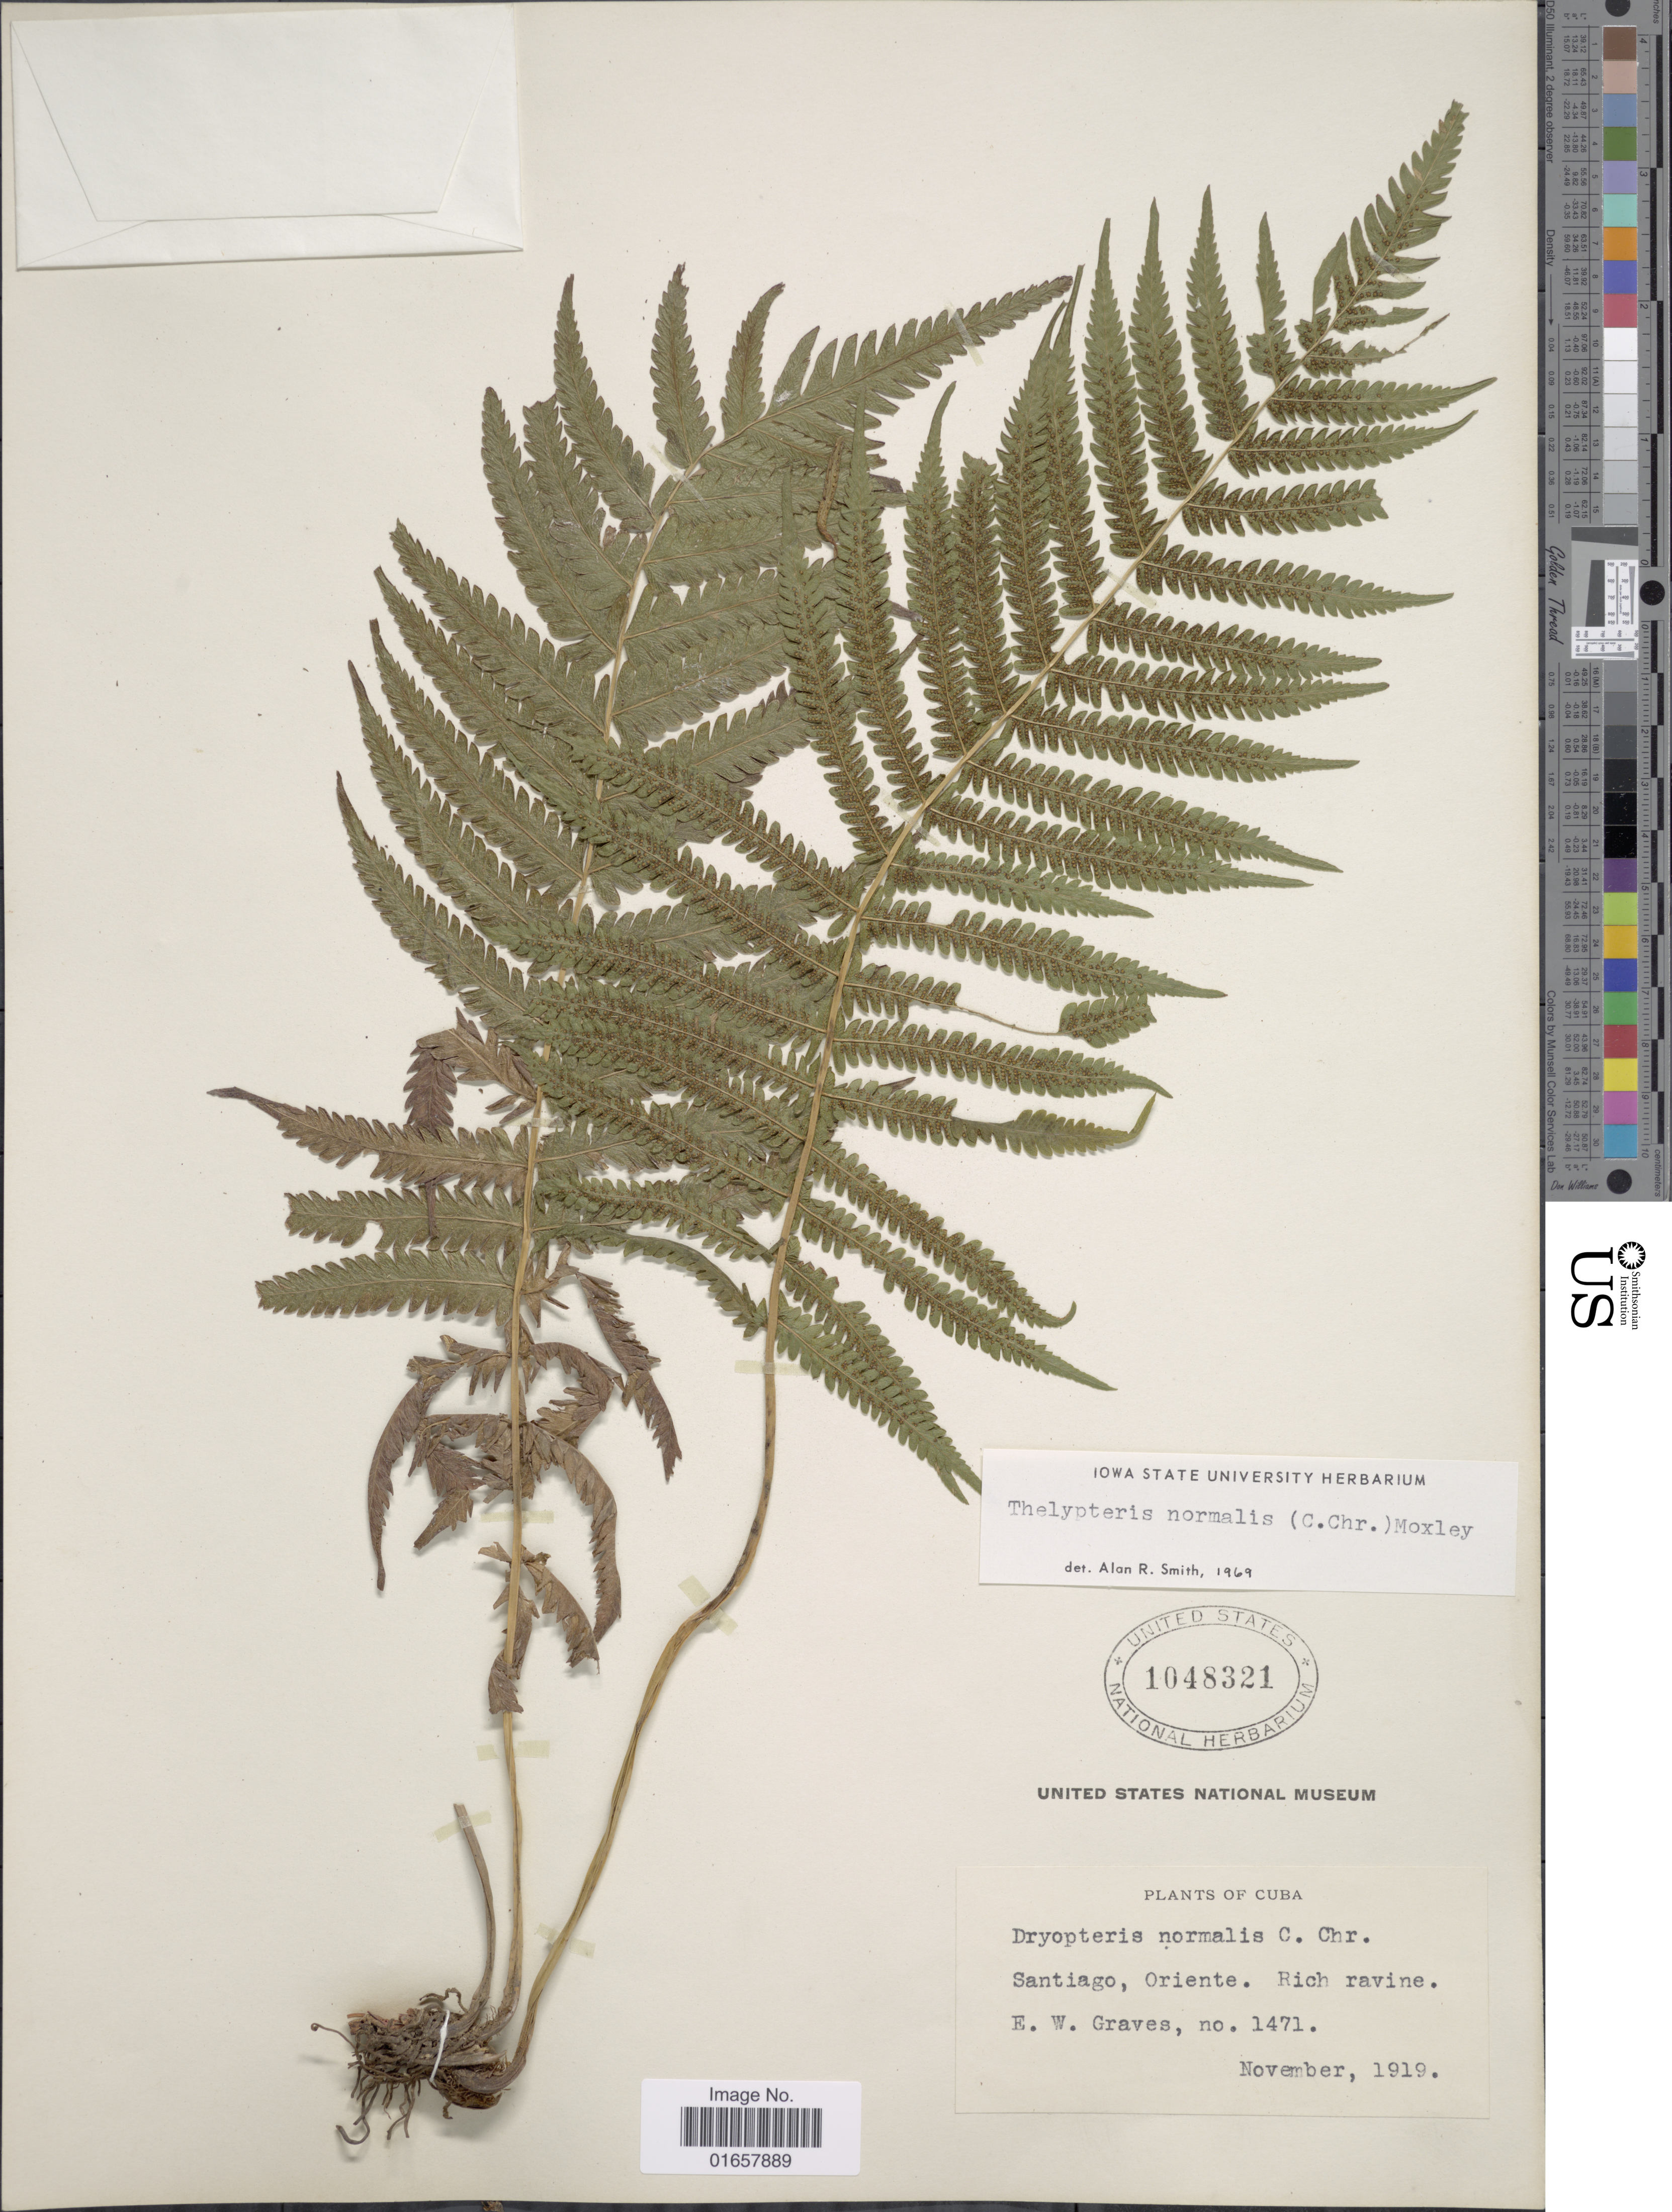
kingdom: Plantae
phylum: Tracheophyta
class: Polypodiopsida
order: Polypodiales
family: Thelypteridaceae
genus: Christella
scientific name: Christella kunthii comb. ined.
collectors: E. Graves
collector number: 1471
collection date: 1919-11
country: Cuba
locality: Cuba, Santiago, Oriente, Rich ravine.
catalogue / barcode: US 1048321